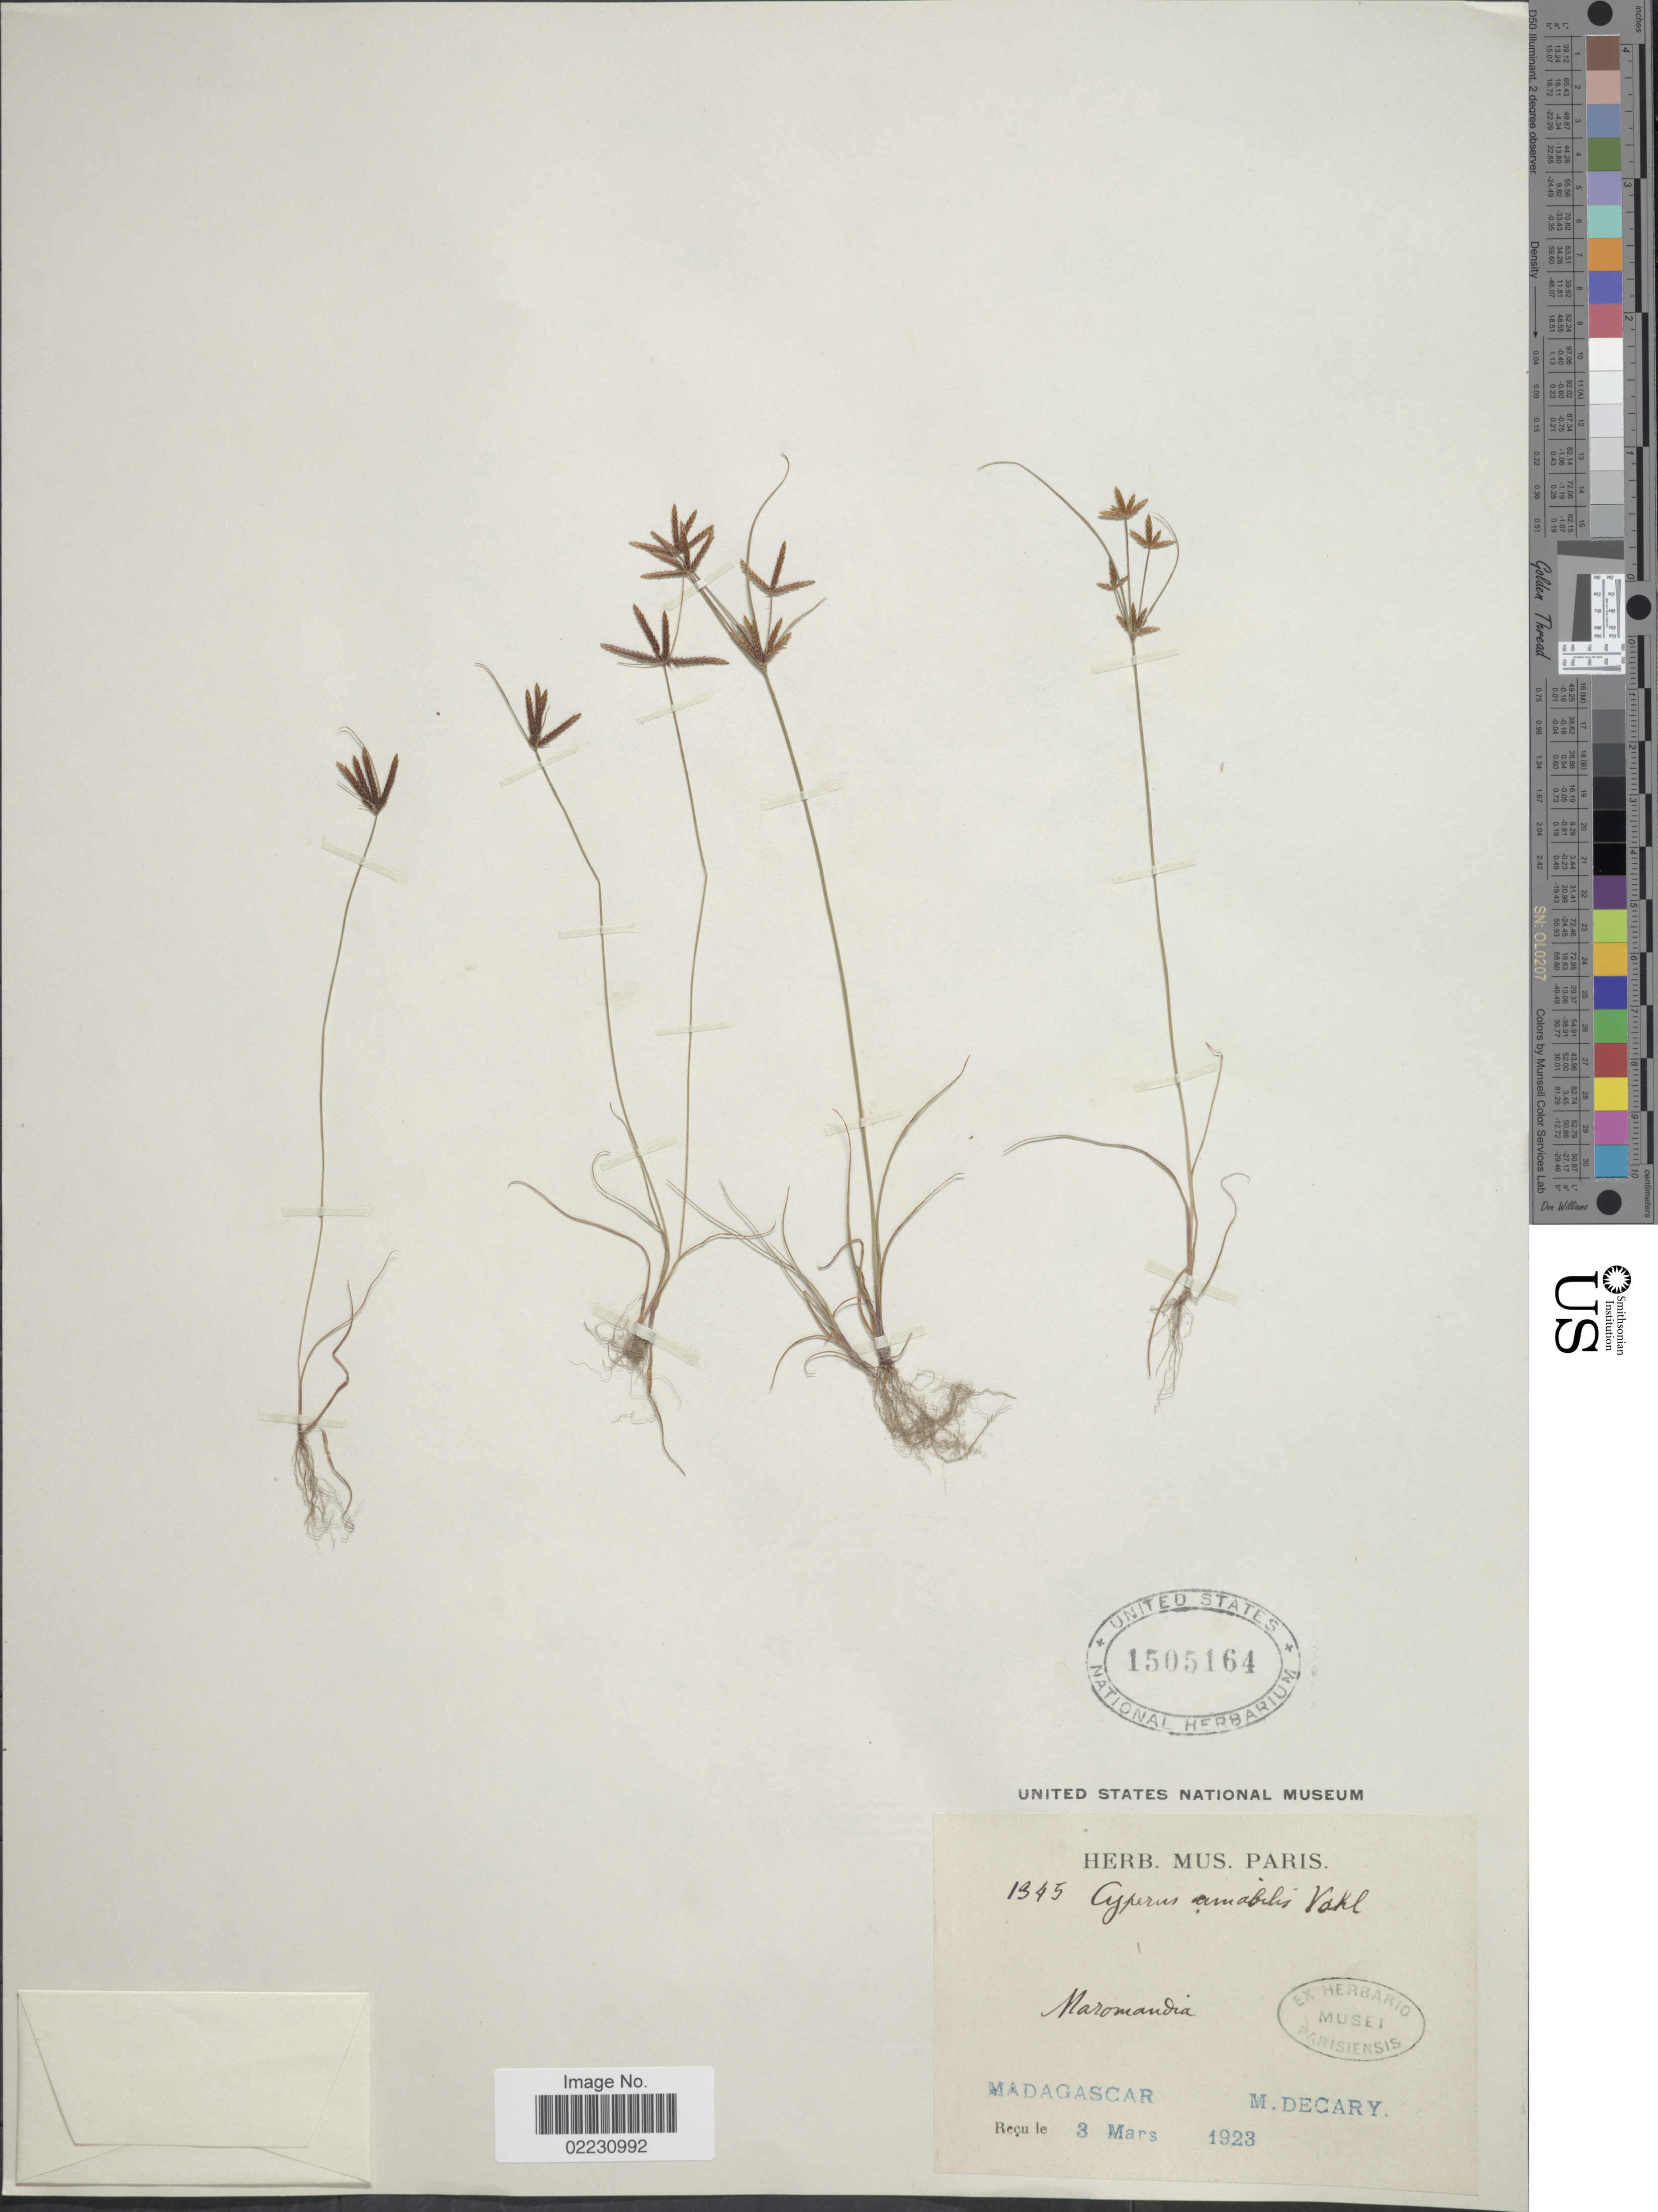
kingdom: Plantae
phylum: Tracheophyta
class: Liliopsida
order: Poales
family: Cyperaceae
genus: Cyperus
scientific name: Cyperus amabilis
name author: Vahl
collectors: R. Decary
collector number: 1345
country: Madagascar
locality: Maromandia, Madagascar.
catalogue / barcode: US 1505164